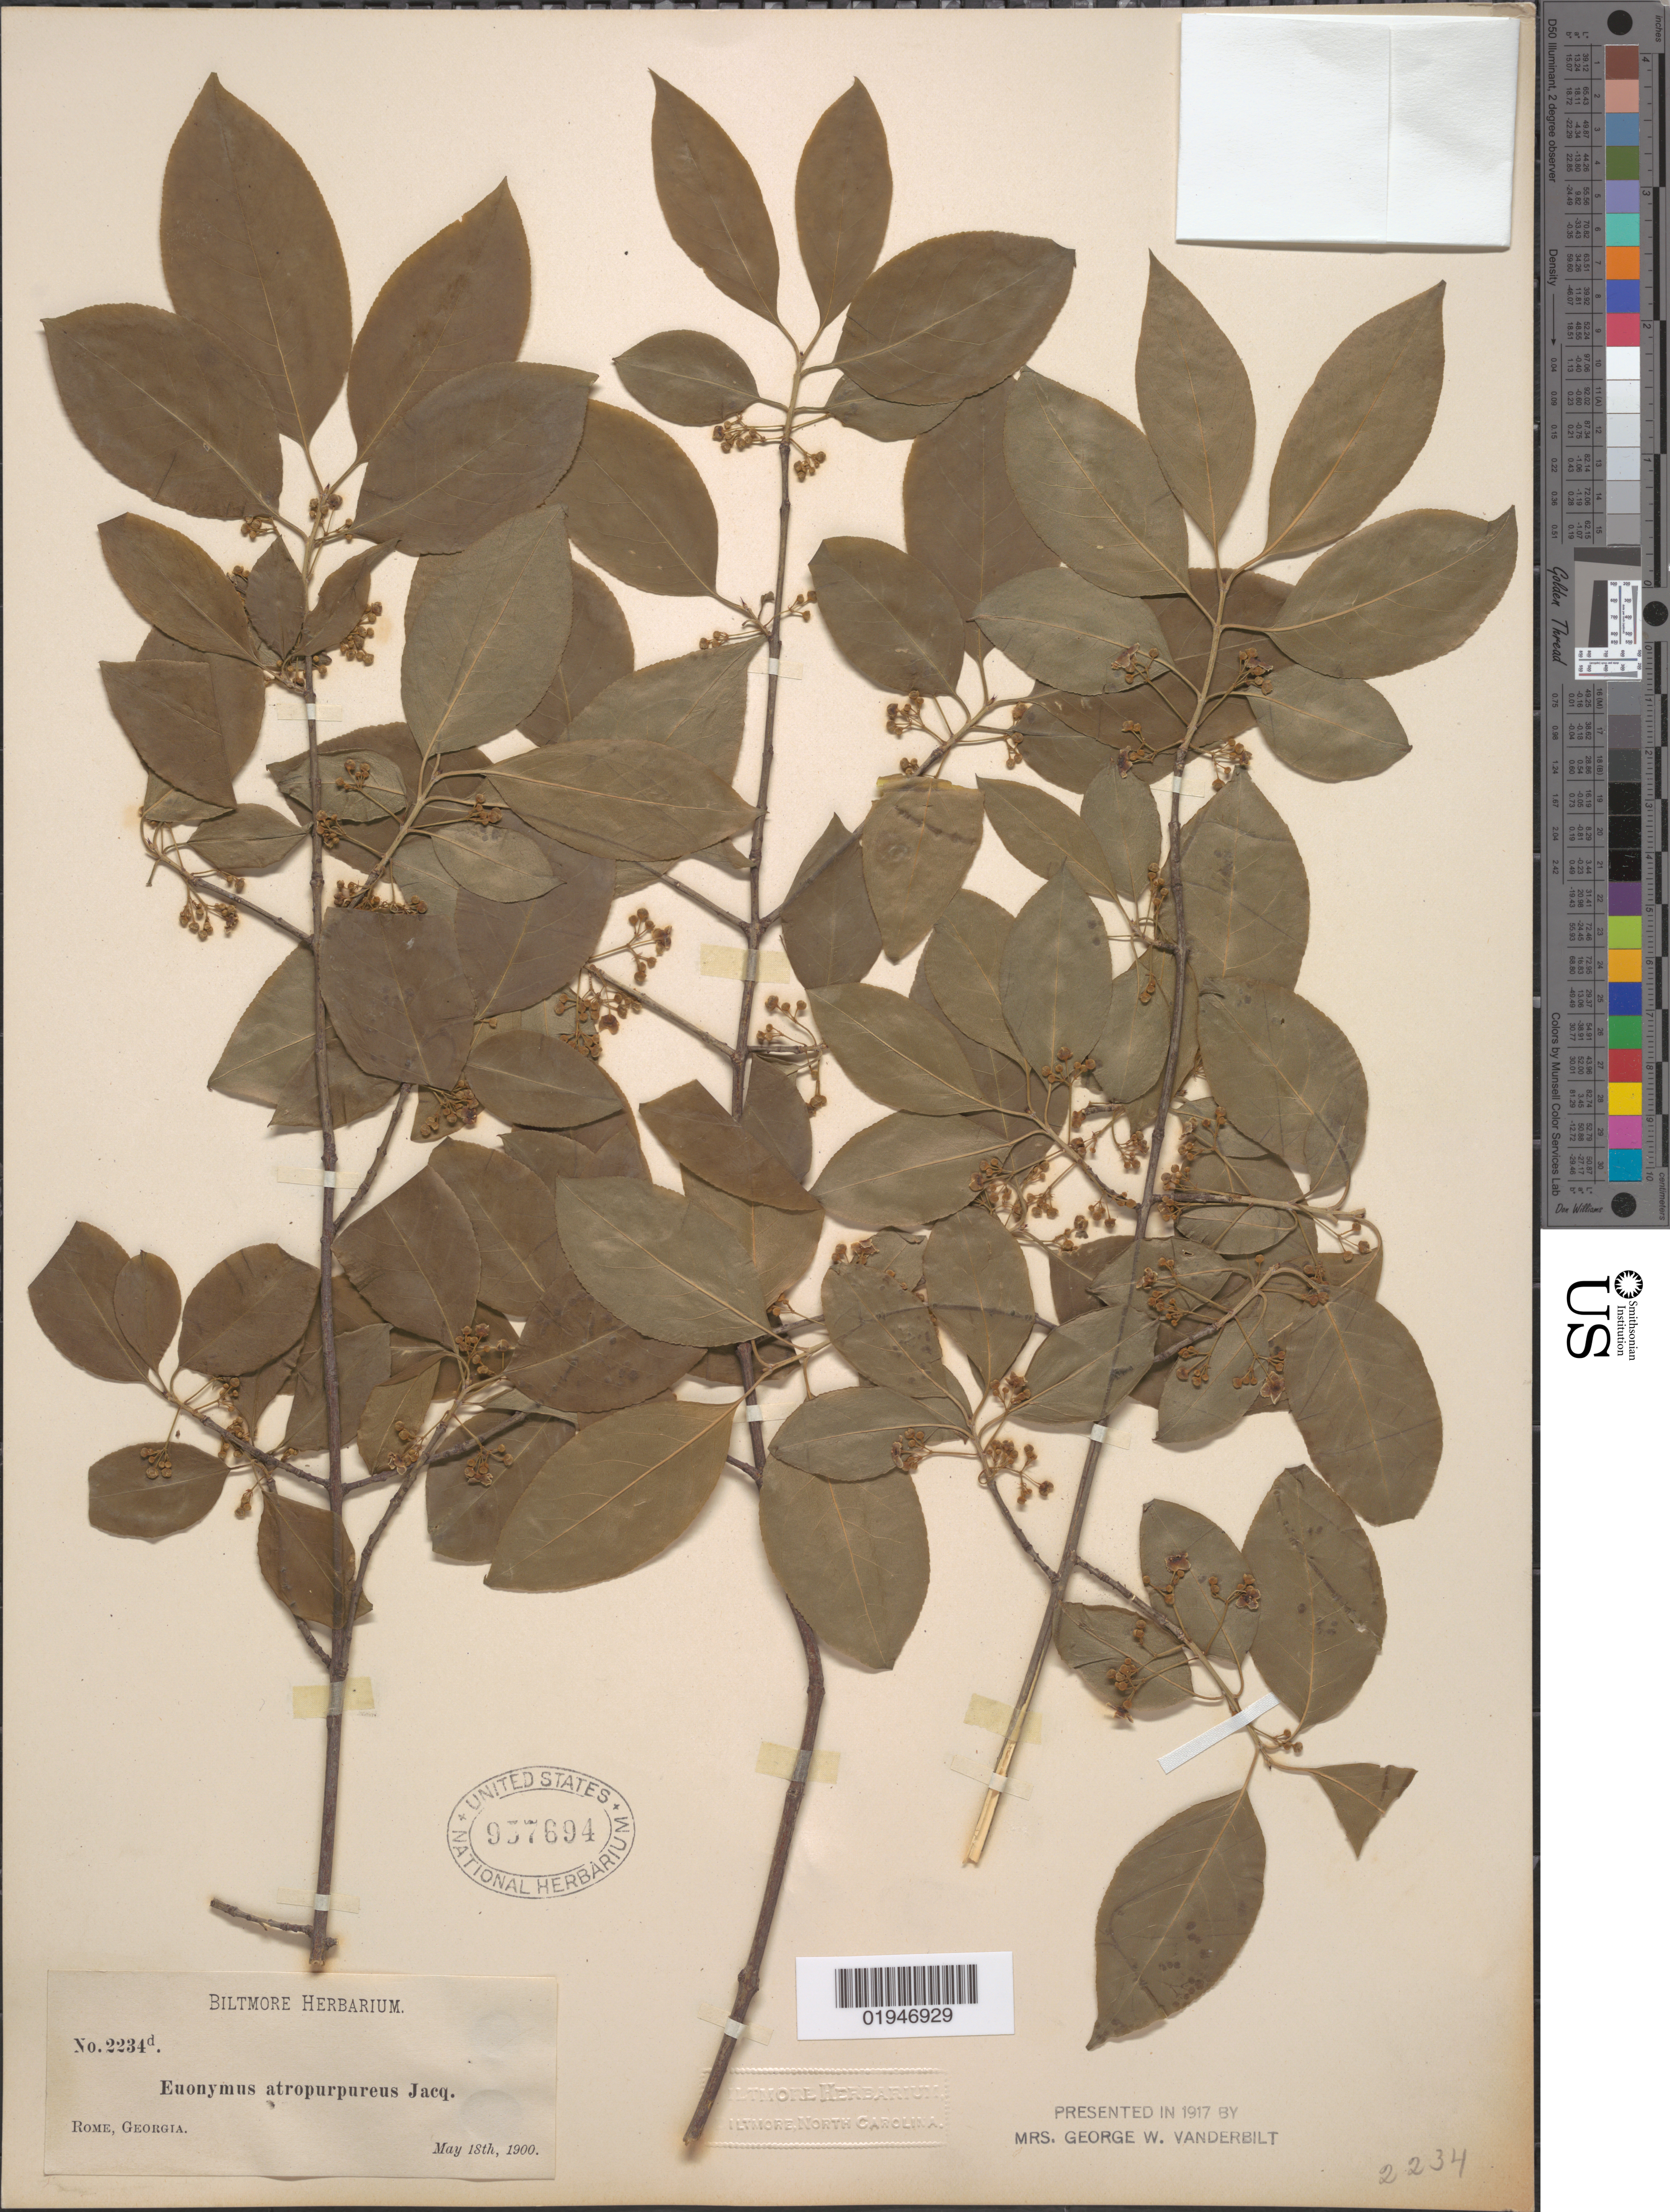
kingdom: Plantae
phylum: Tracheophyta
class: Magnoliopsida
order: Celastrales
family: Celastraceae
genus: Euonymus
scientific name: Euonymus atropurpureus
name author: Jacq.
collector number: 2234d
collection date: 1900-05-18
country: United States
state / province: Georgia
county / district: Floyd County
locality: Rome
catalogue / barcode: US 957694